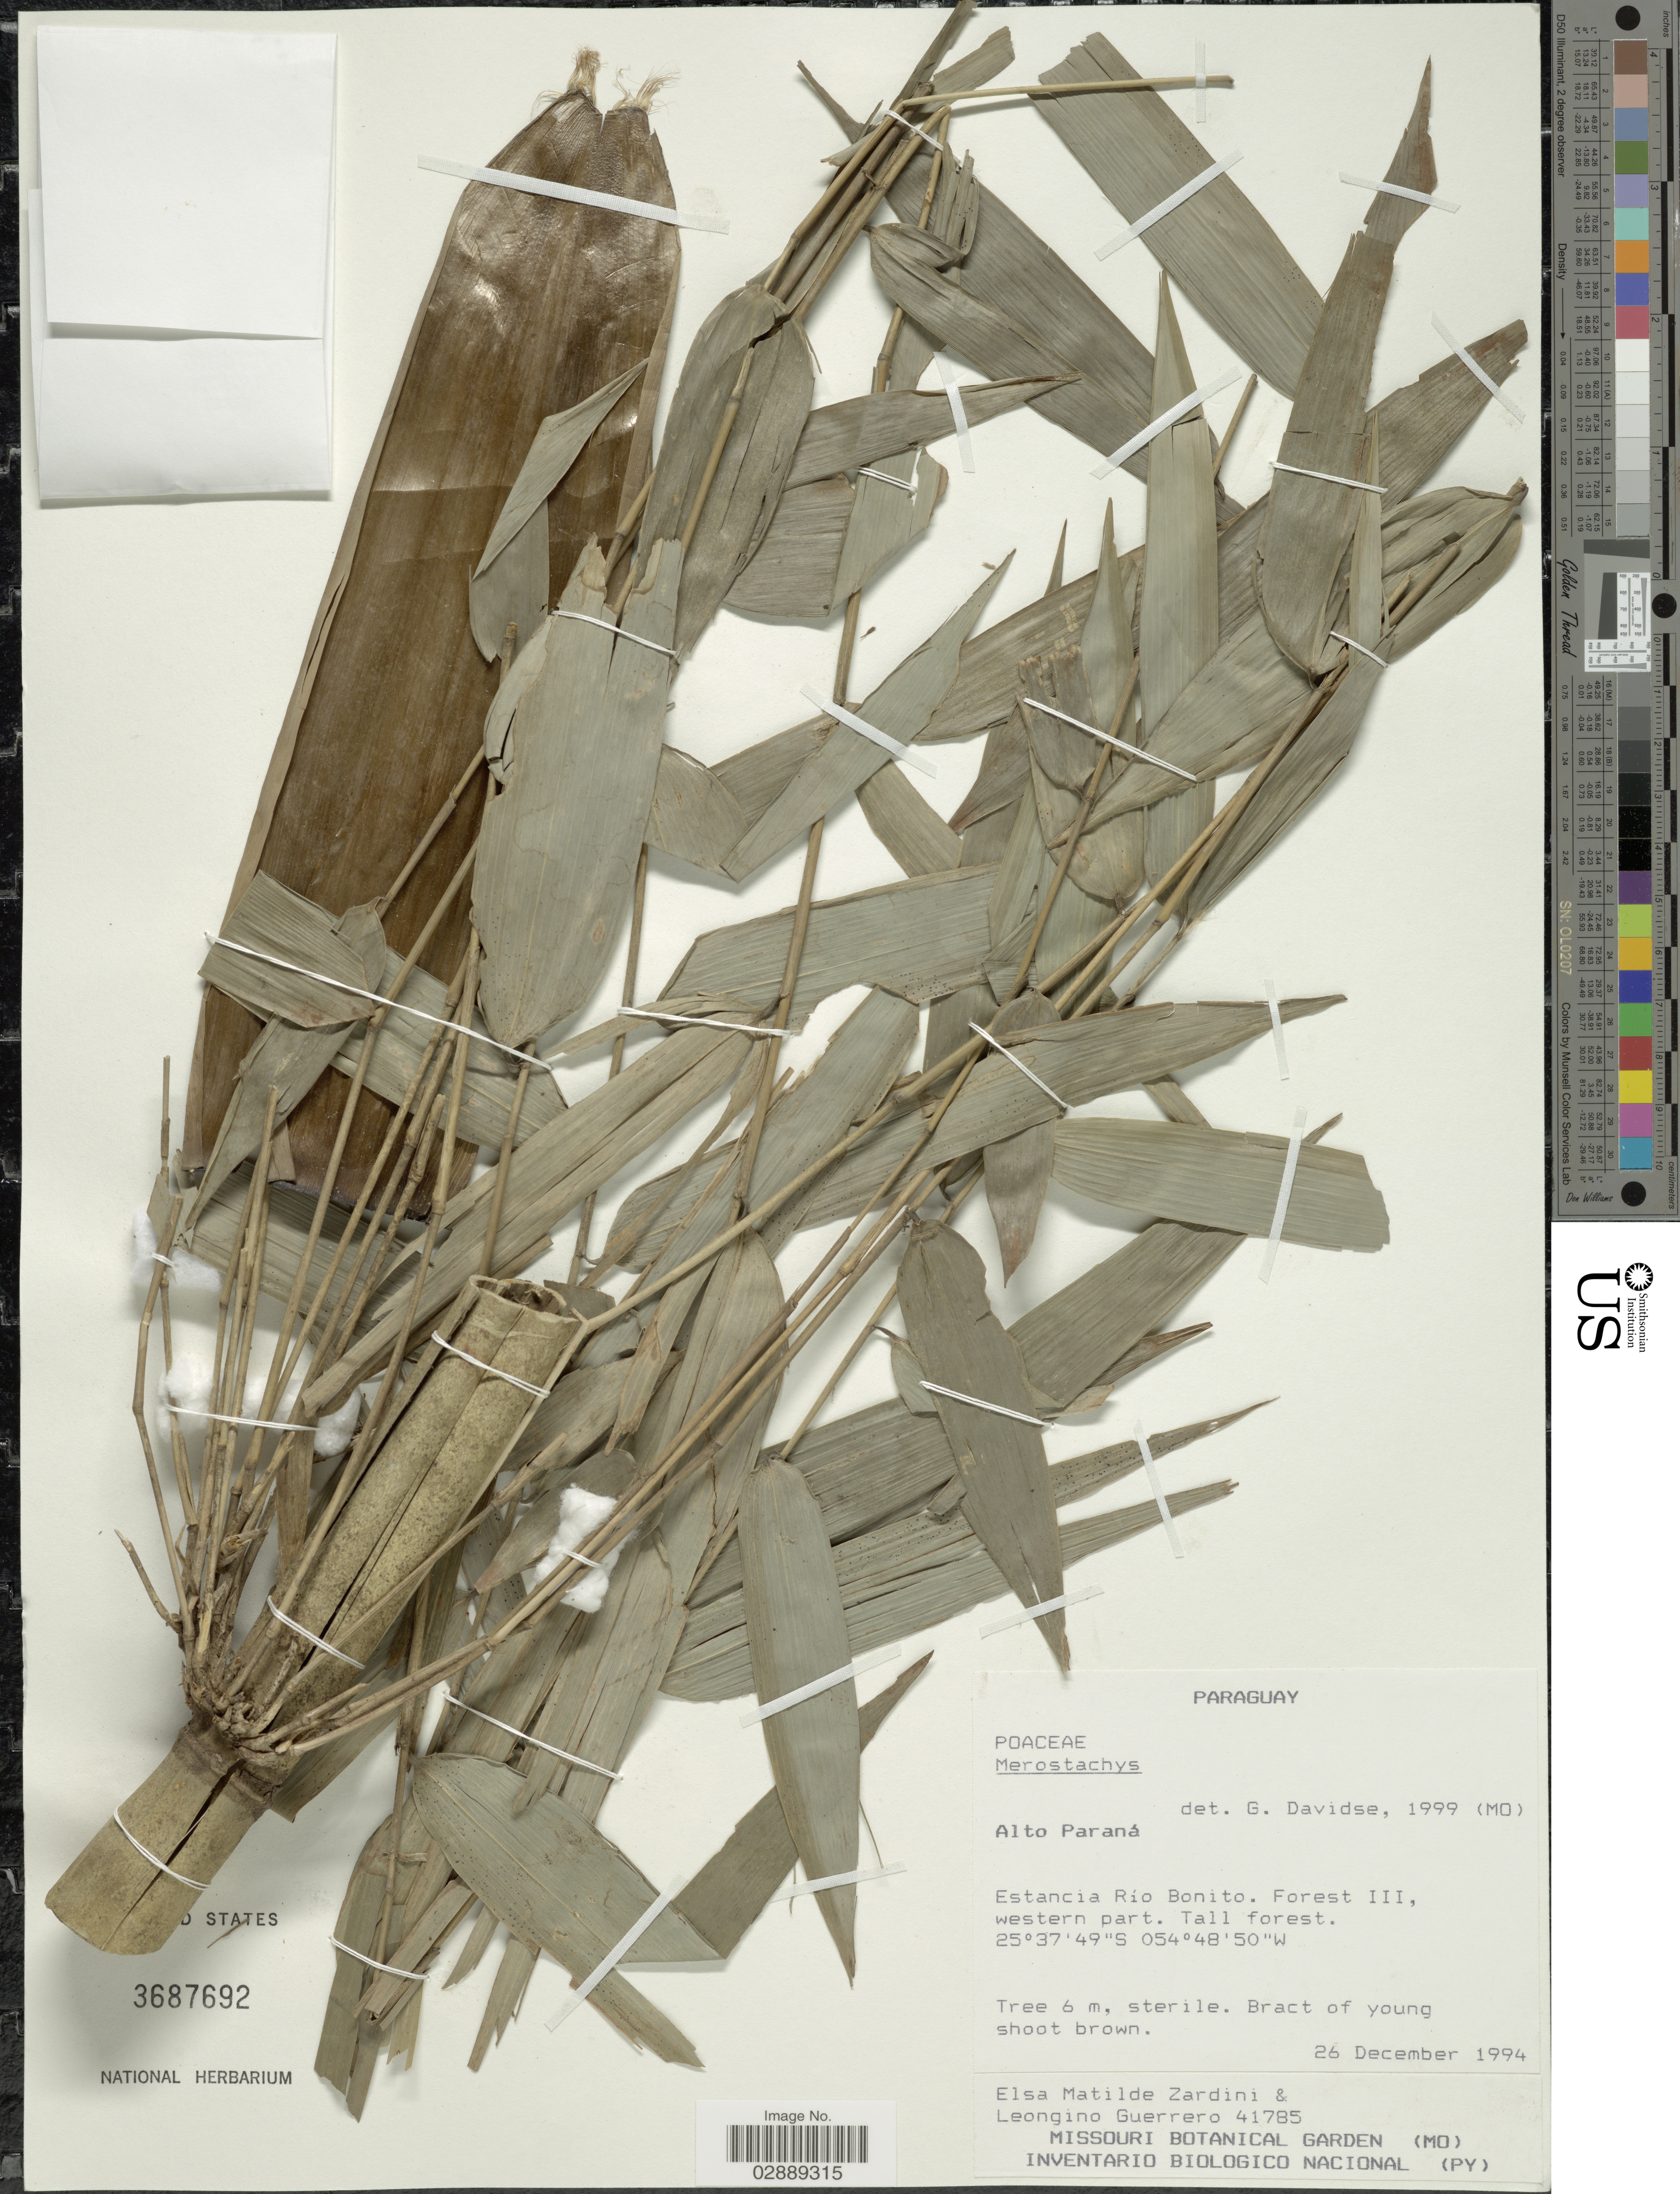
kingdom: Plantae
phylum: Tracheophyta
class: Liliopsida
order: Poales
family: Poaceae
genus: Merostachys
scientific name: Merostachys sp.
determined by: Davidse, Gerrit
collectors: E. M. Zardini & L. Guerrero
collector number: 41785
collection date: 1994-12-26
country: Paraguay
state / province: Alto Paraná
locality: Estancia Rio Bonito. Forest III, western part.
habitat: Tall forest.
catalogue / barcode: US 3687692